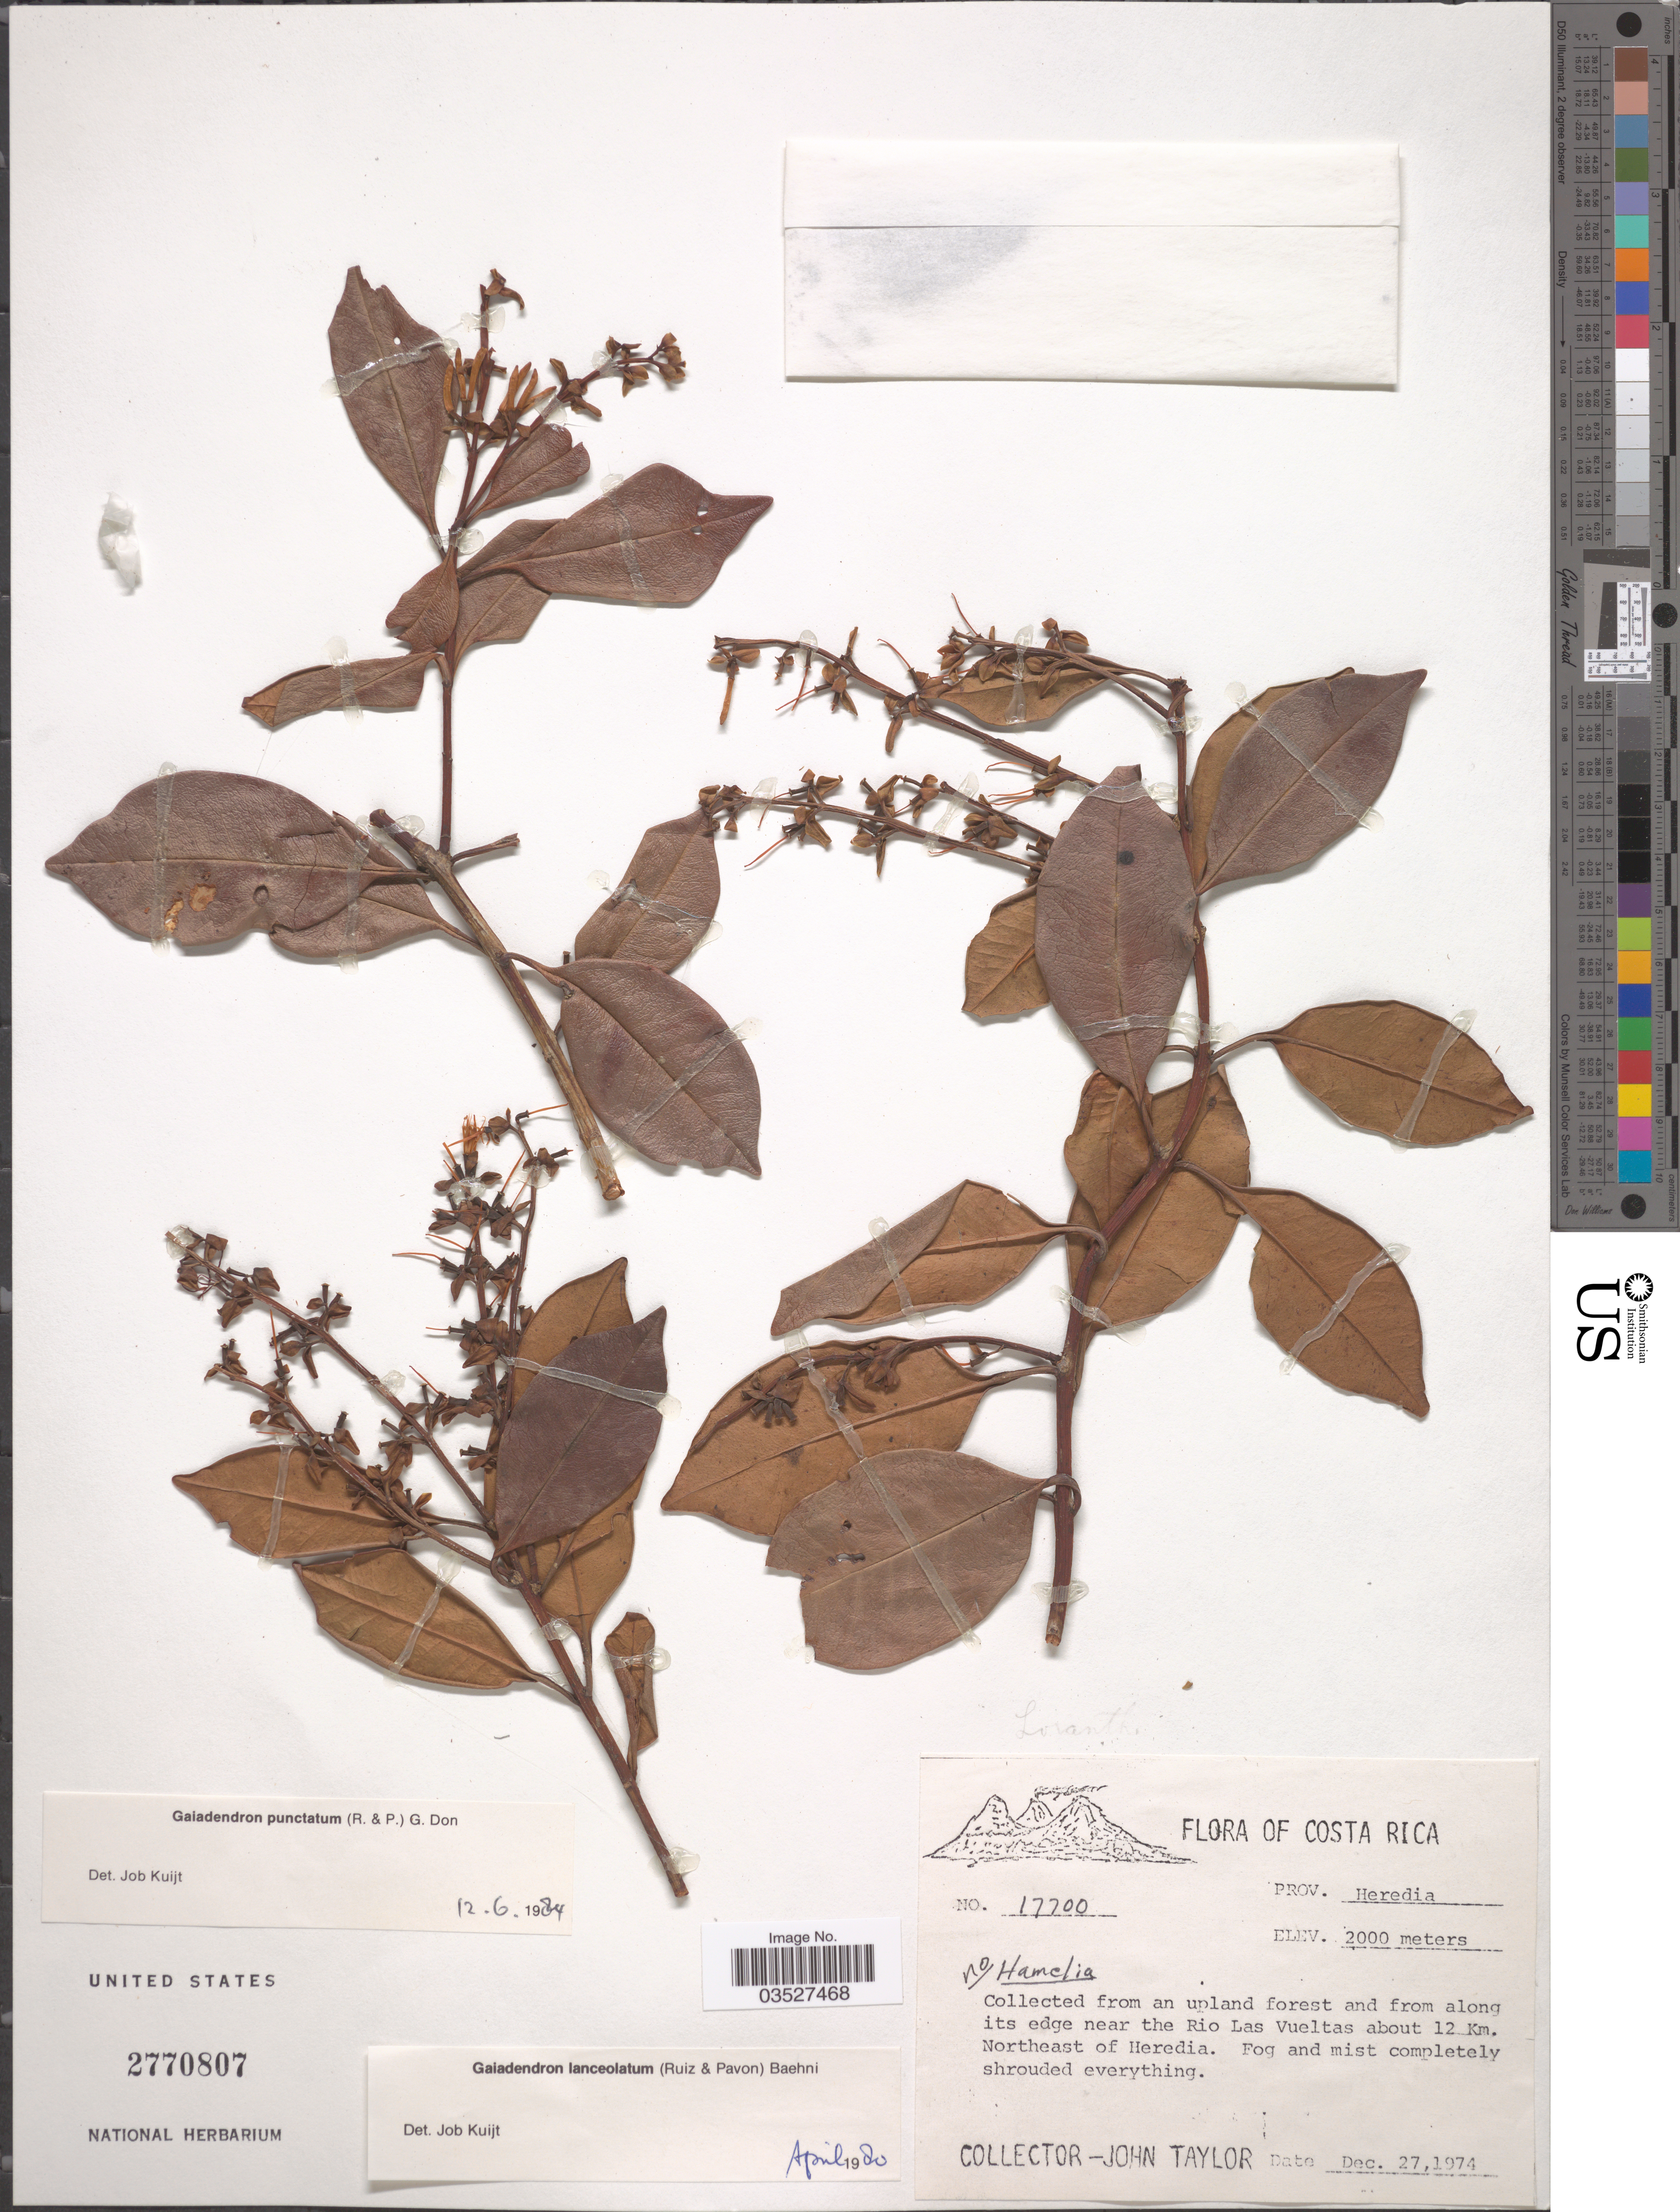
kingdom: Plantae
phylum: Tracheophyta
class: Magnoliopsida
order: Santalales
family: Loranthaceae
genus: Gaiadendron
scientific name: Gaiadendron punctatum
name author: (Ruiz & Pav.) G. Don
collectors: J. Taylor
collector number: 17700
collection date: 1974-12-27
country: Costa Rica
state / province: Heredia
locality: From an upland forest and from along its edge near the Rio Las Vueltas about 12 Km. Northeast of Heredia.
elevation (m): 2000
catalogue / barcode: US 2770807